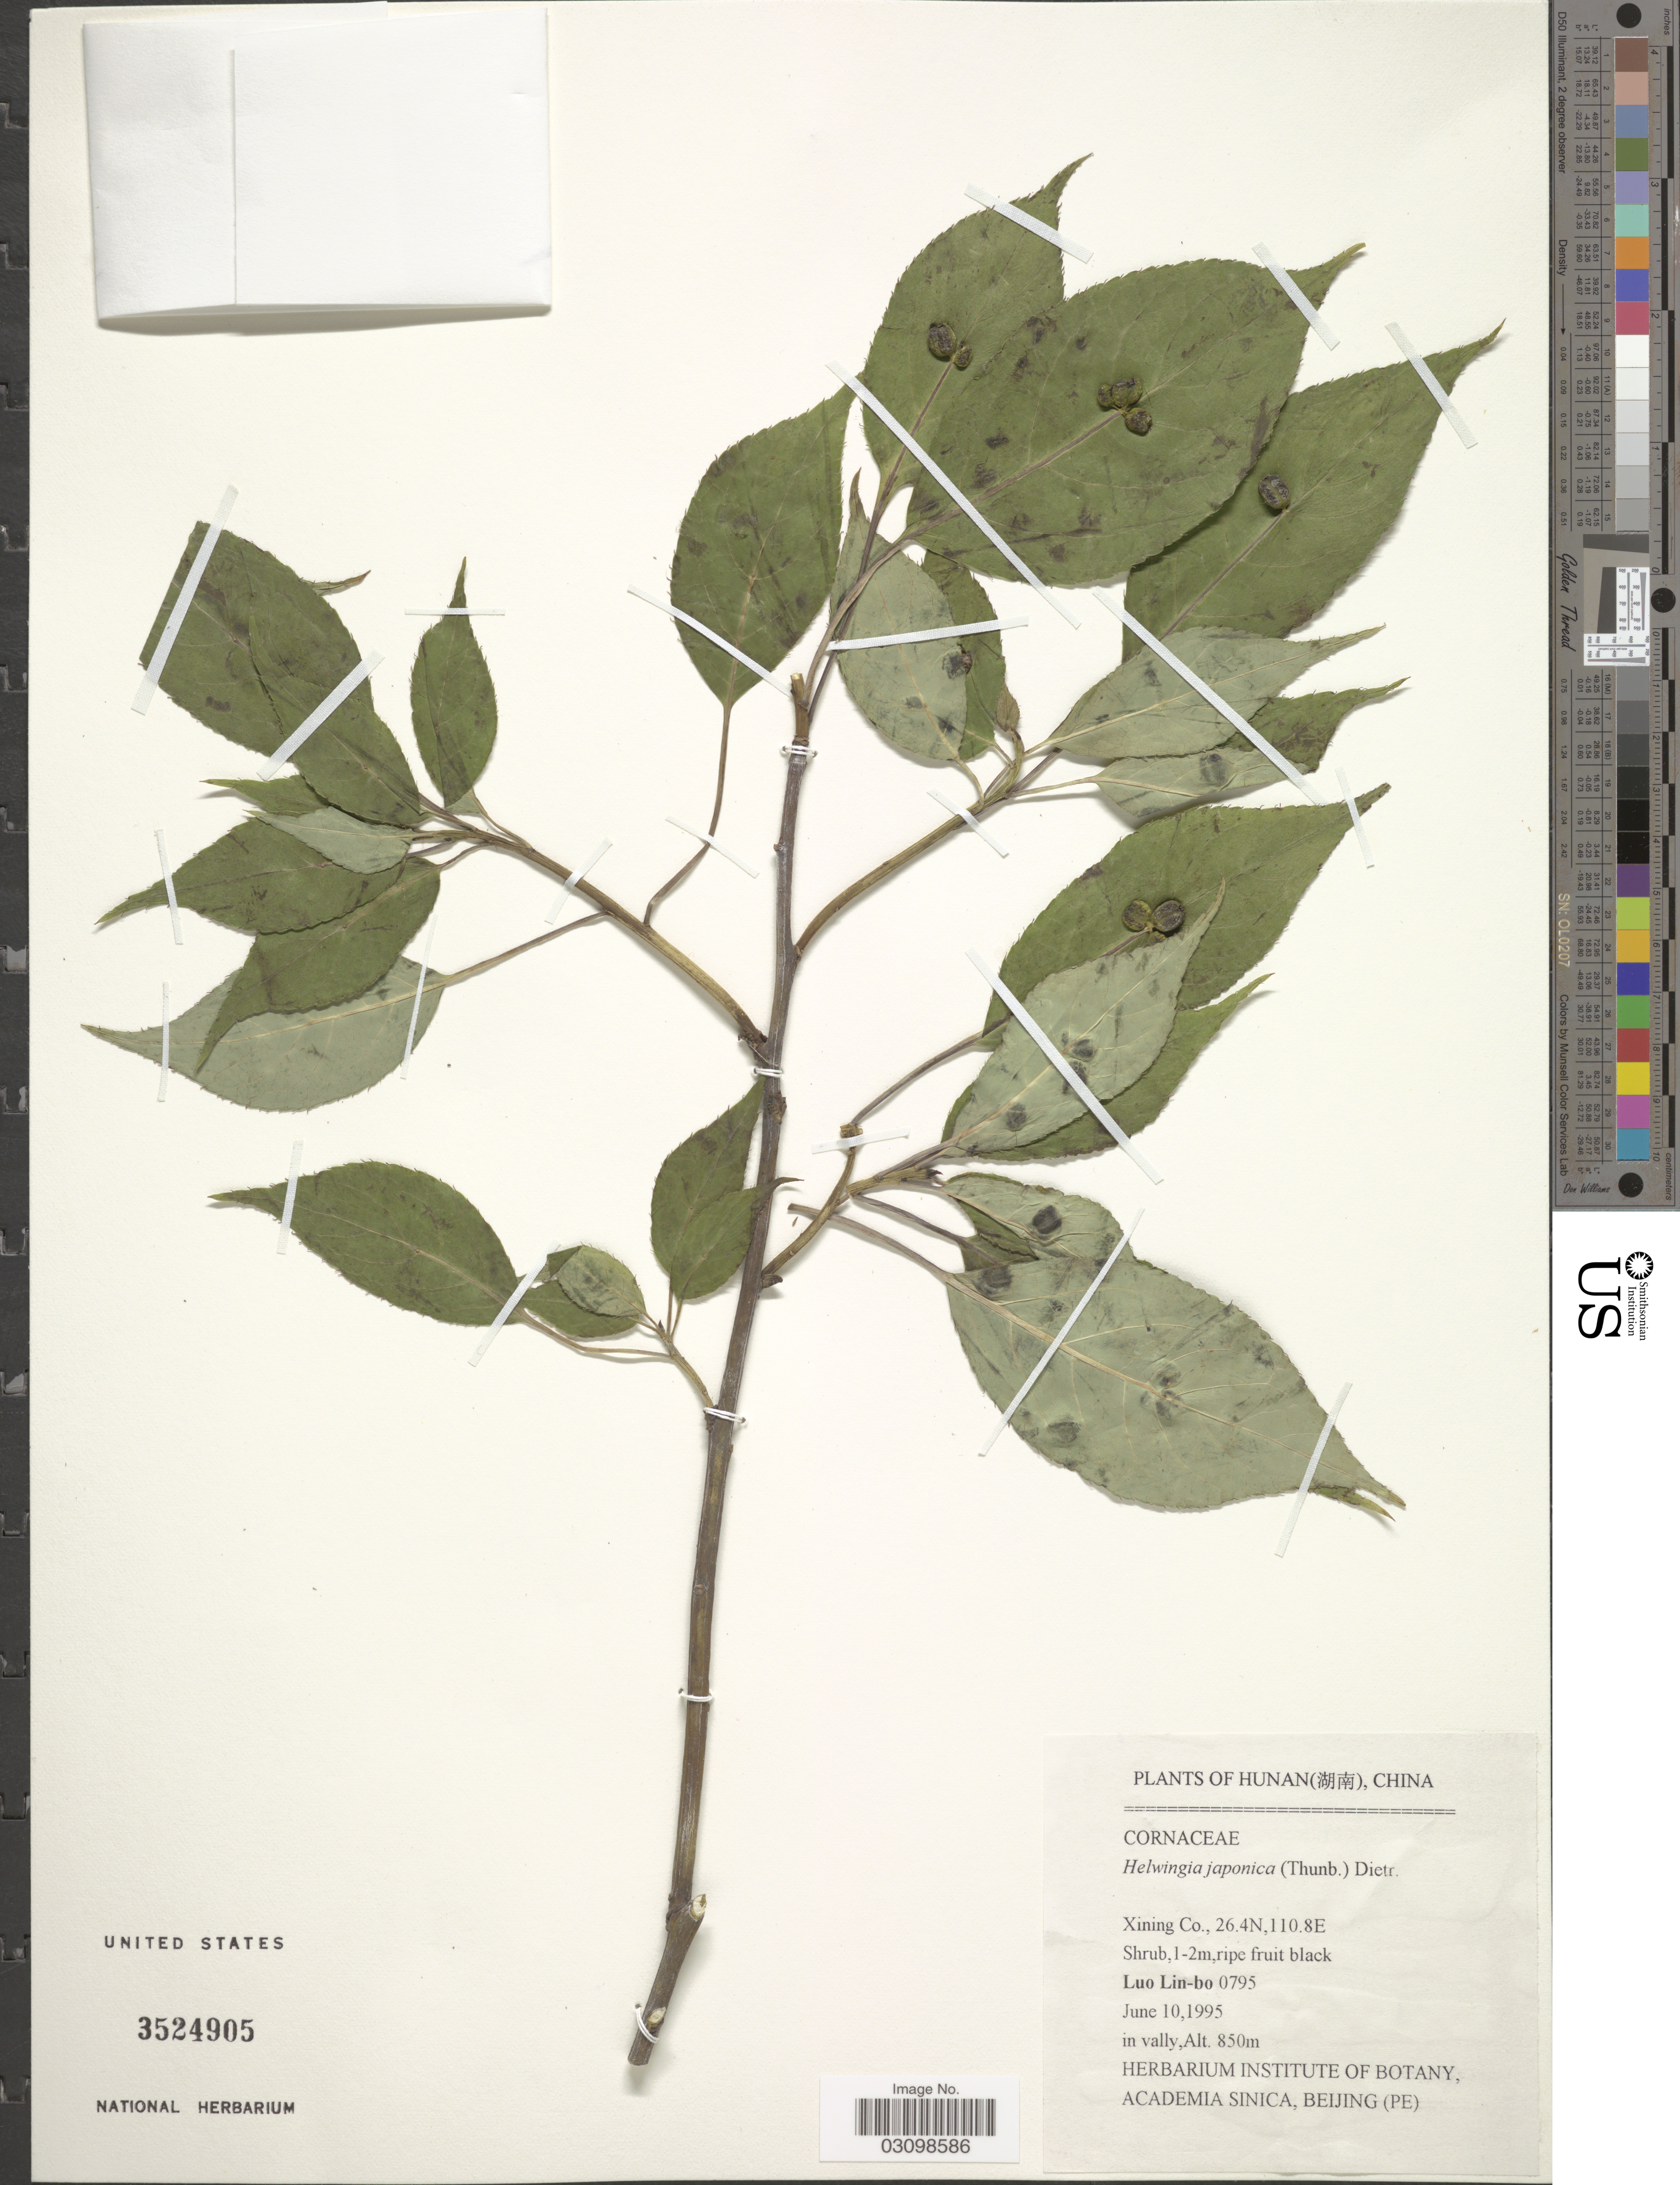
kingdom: Plantae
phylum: Tracheophyta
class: Magnoliopsida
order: Aquifoliales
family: Helwingiaceae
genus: Helwingia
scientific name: Helwingia japonica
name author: (Thunb.) Dietr.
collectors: L. Lin-bo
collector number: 0795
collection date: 1995-06-10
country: China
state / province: Hunan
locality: Xining Co.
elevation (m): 850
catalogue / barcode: US 3524905